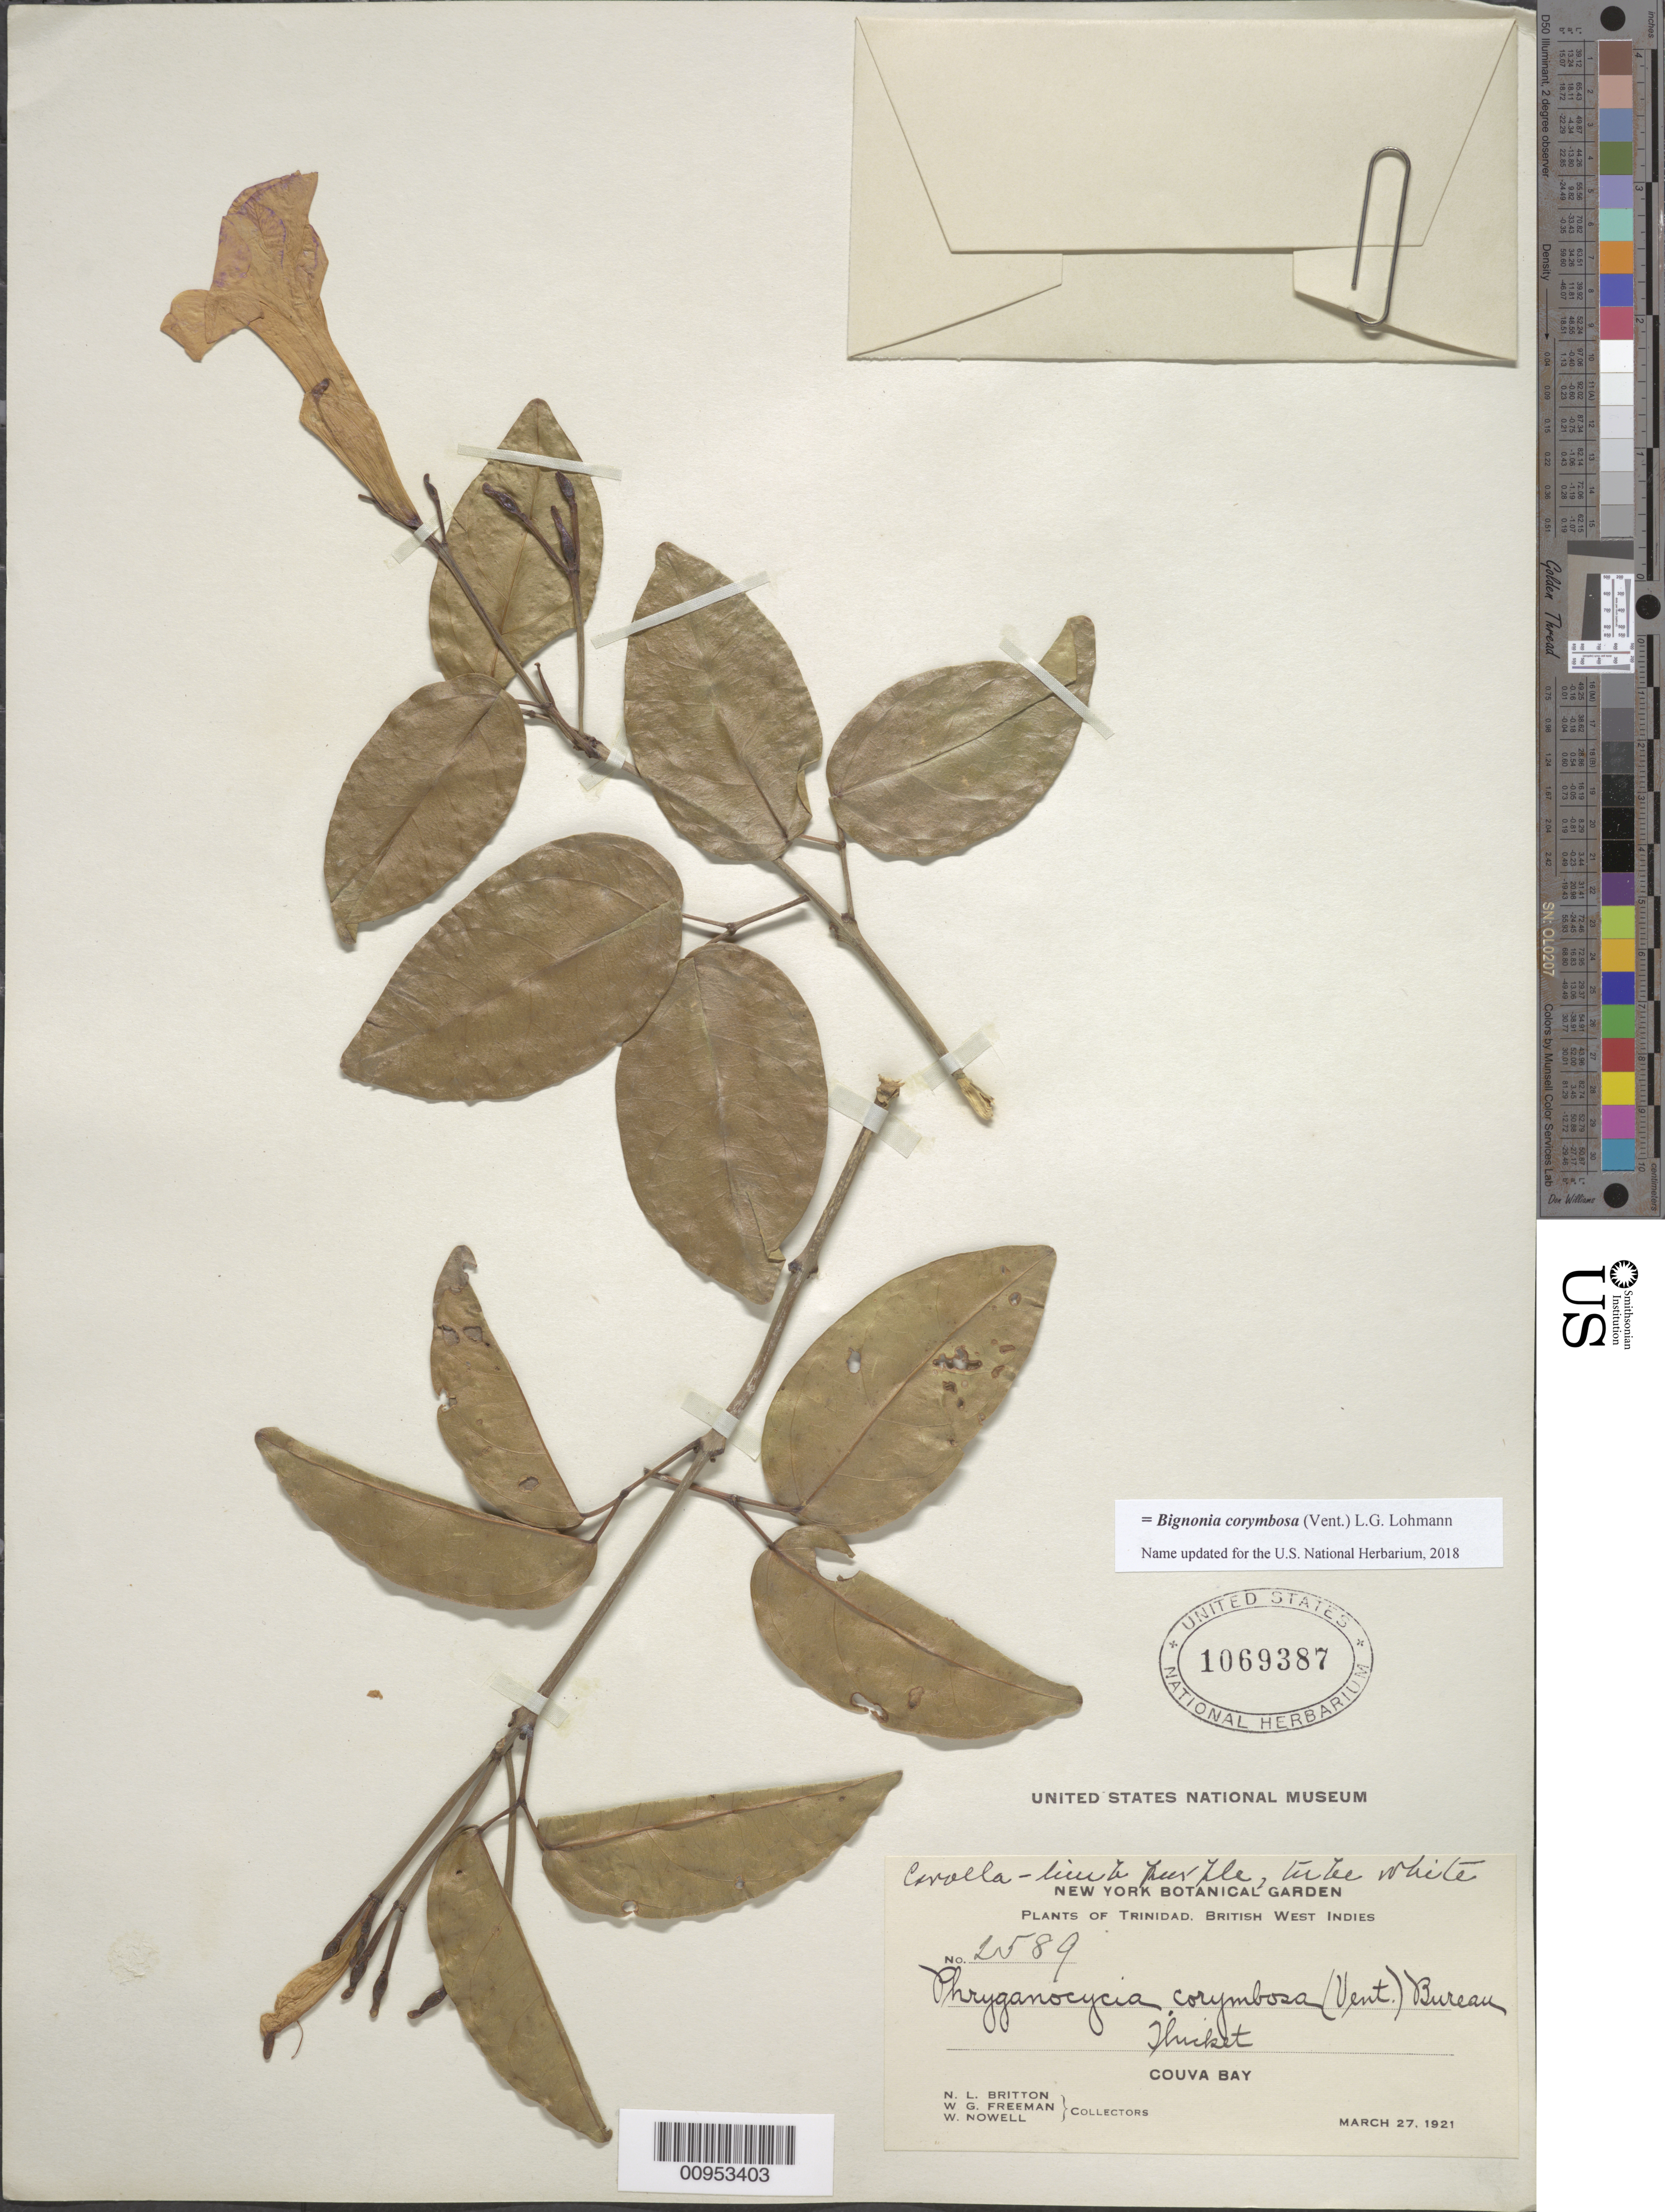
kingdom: Plantae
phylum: Tracheophyta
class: Magnoliopsida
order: Lamiales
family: Bignoniaceae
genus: Bignonia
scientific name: Bignonia corymbosa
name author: (Vent.) L.G. Lohmann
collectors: N. Britton, W. Freeman & W. Nowell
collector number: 2589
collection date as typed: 27 Mar 1921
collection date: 1921-03-27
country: Trinidad and Tobago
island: Trinidad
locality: Couva Bay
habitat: Thicket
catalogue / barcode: US 1069387